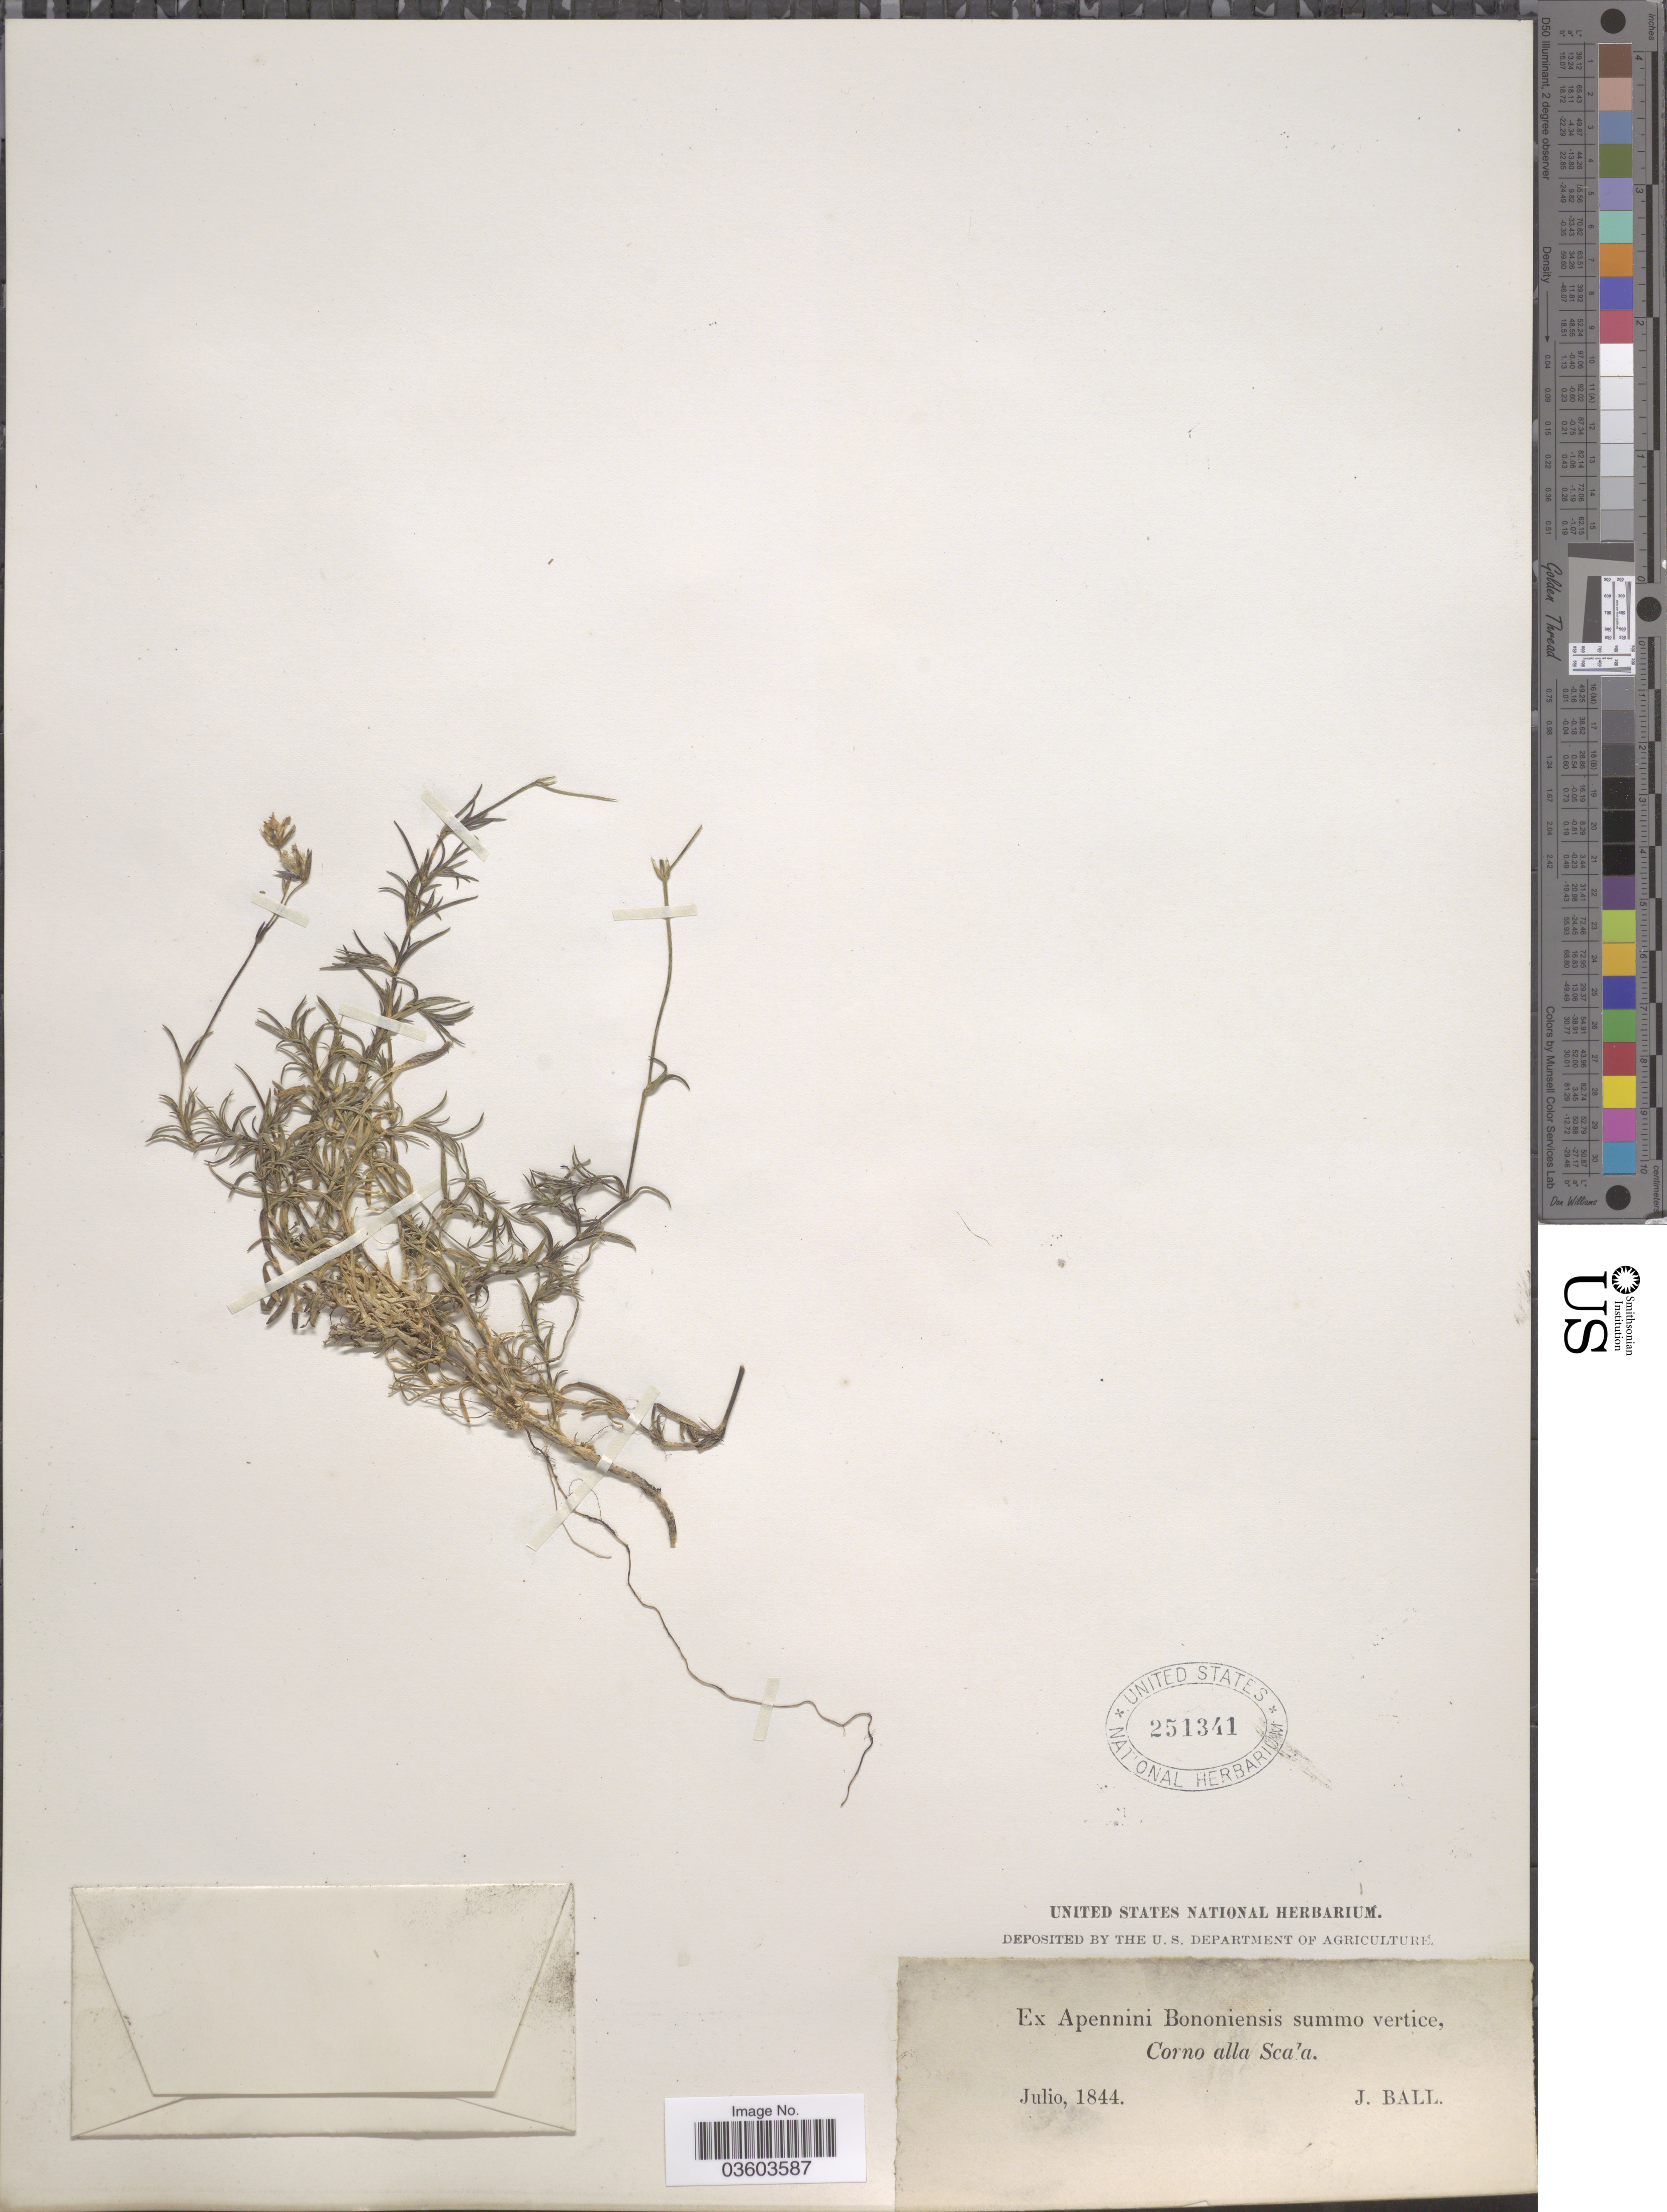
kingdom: Plantae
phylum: Tracheophyta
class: Magnoliopsida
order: Caryophyllales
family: Caryophyllaceae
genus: Cerastium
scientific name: Cerastium sp.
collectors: J. Ball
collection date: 1844-07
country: Italy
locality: Ex Apennini Bononiensis summo vertice, Corno alla Scala.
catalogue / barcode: US 251341